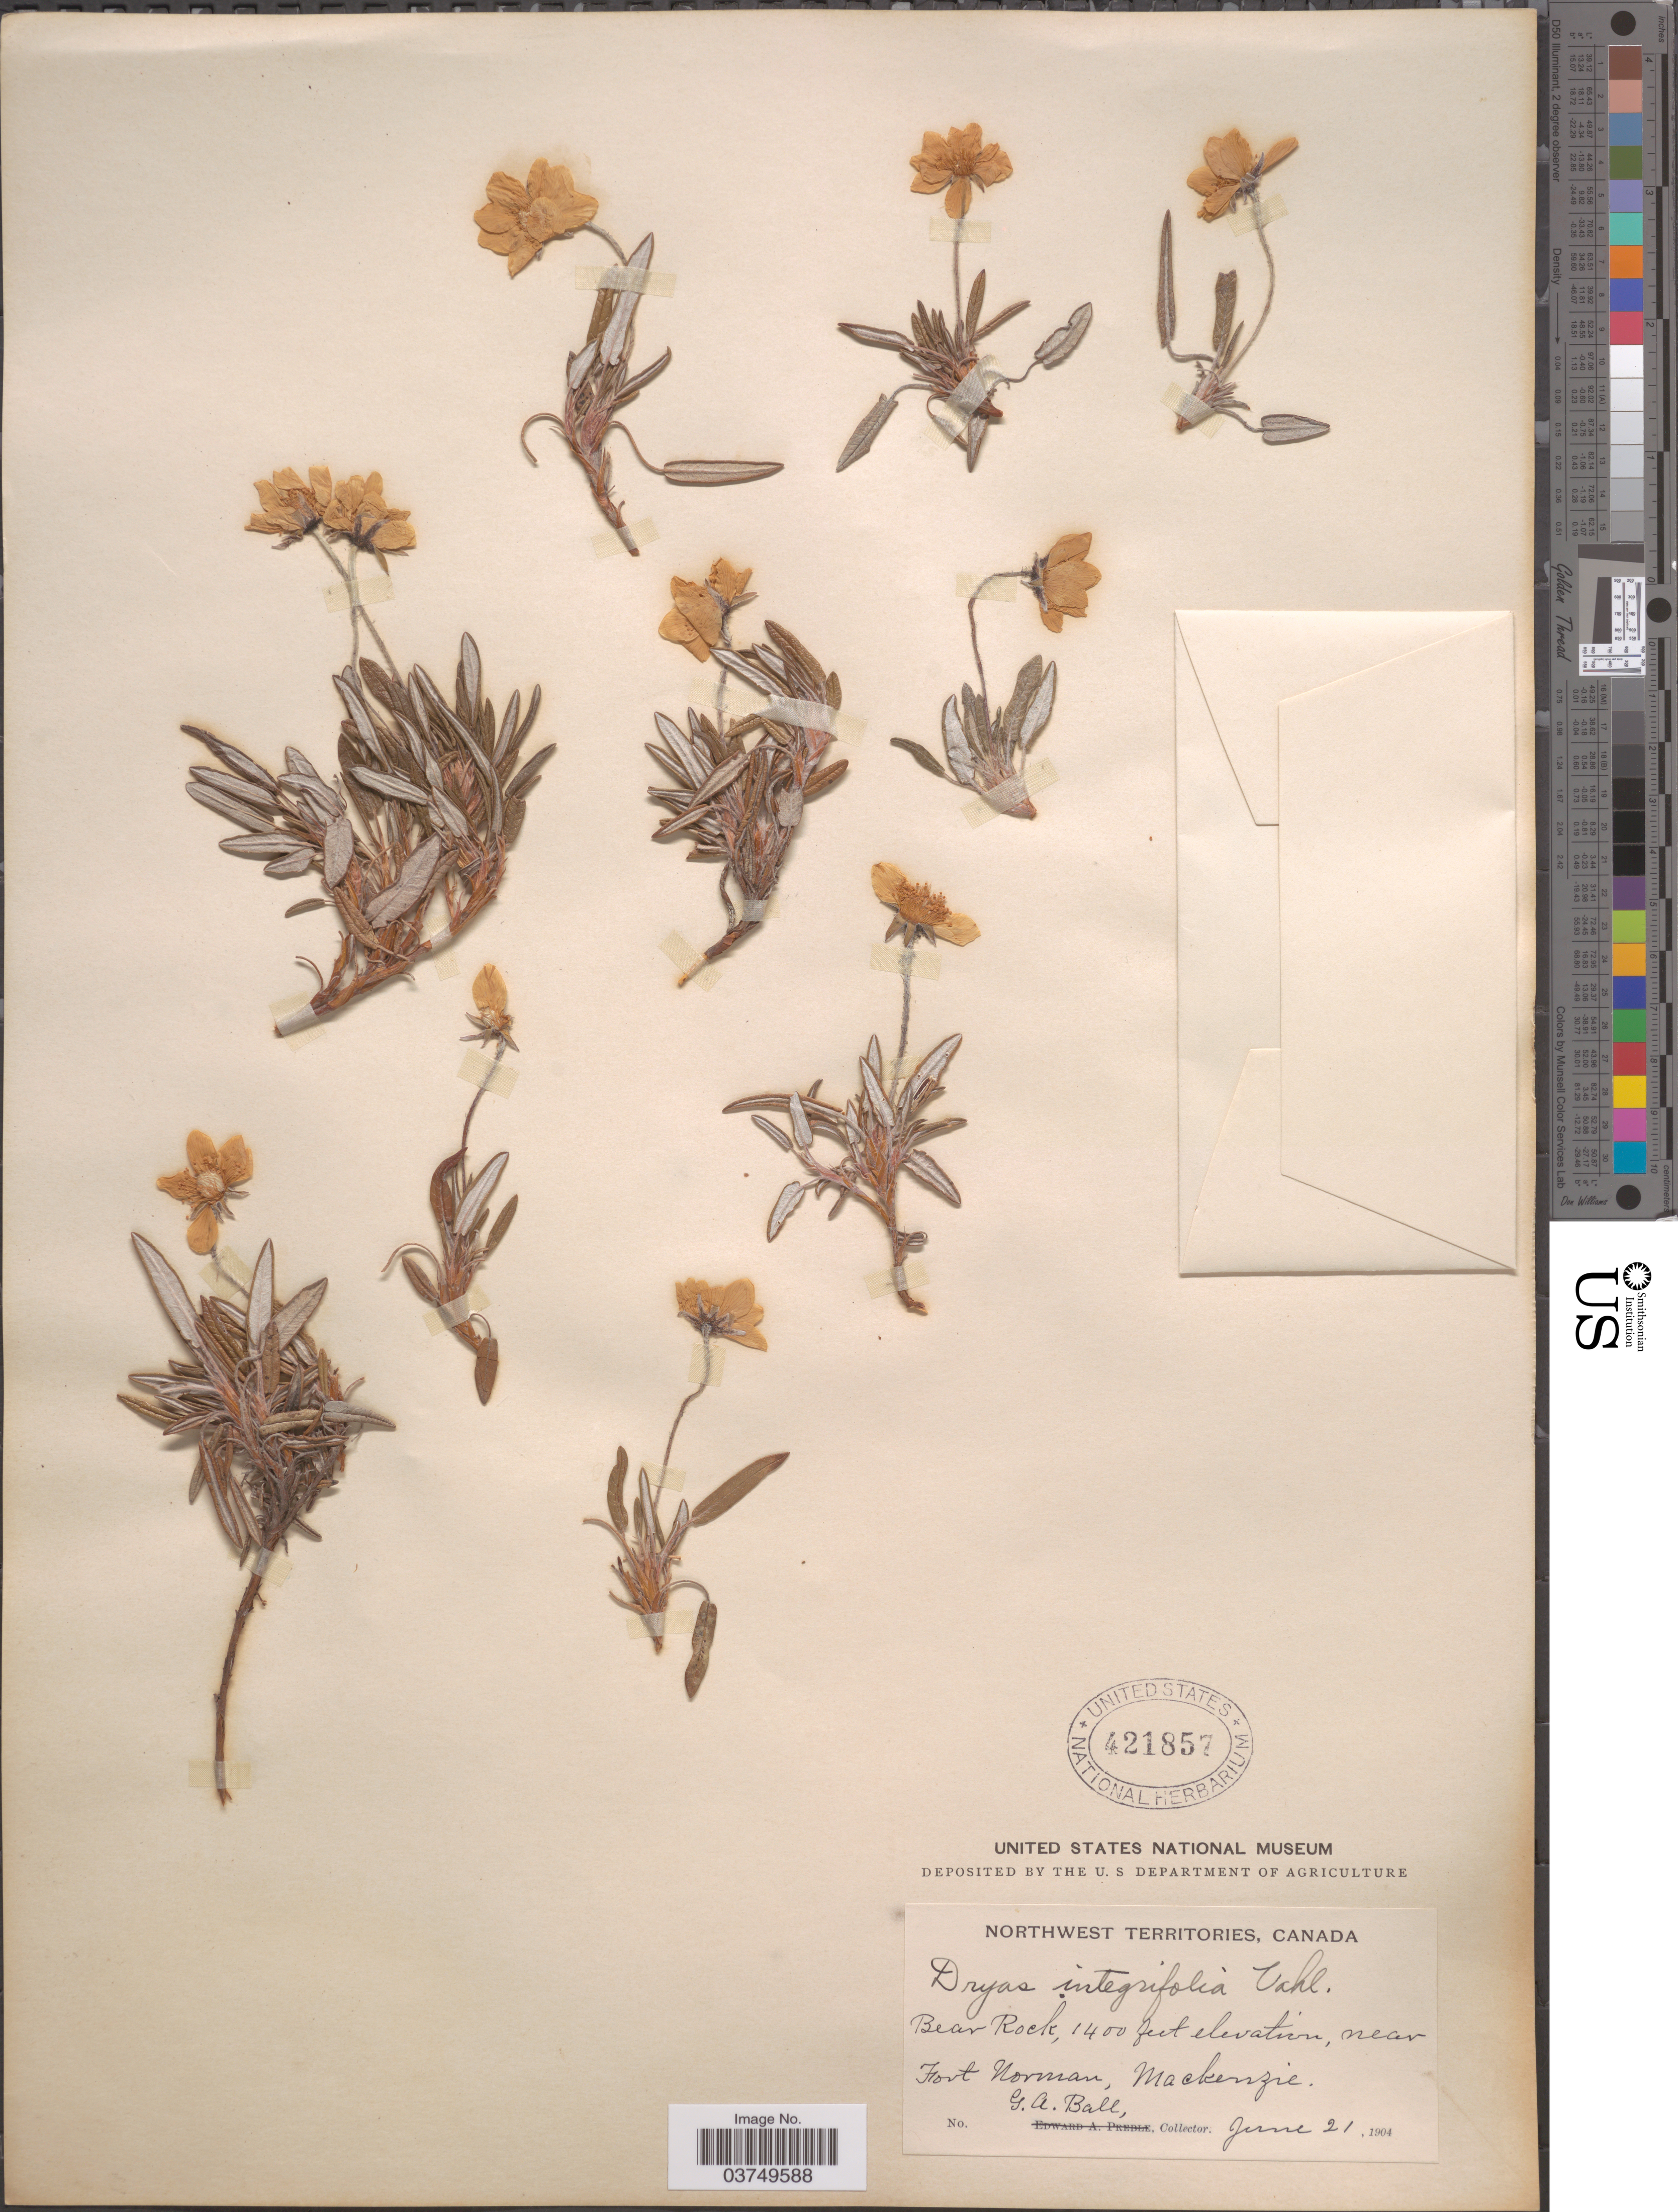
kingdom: Plantae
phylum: Tracheophyta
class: Magnoliopsida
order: Rosales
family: Rosaceae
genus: Dryas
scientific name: Dryas integrifolia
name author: Vahl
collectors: G. Ball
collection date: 1904-06-21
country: Canada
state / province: Northwest Territories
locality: Bear Rock, near Fort Norman, Mackenzie.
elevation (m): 427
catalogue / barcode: US 421857